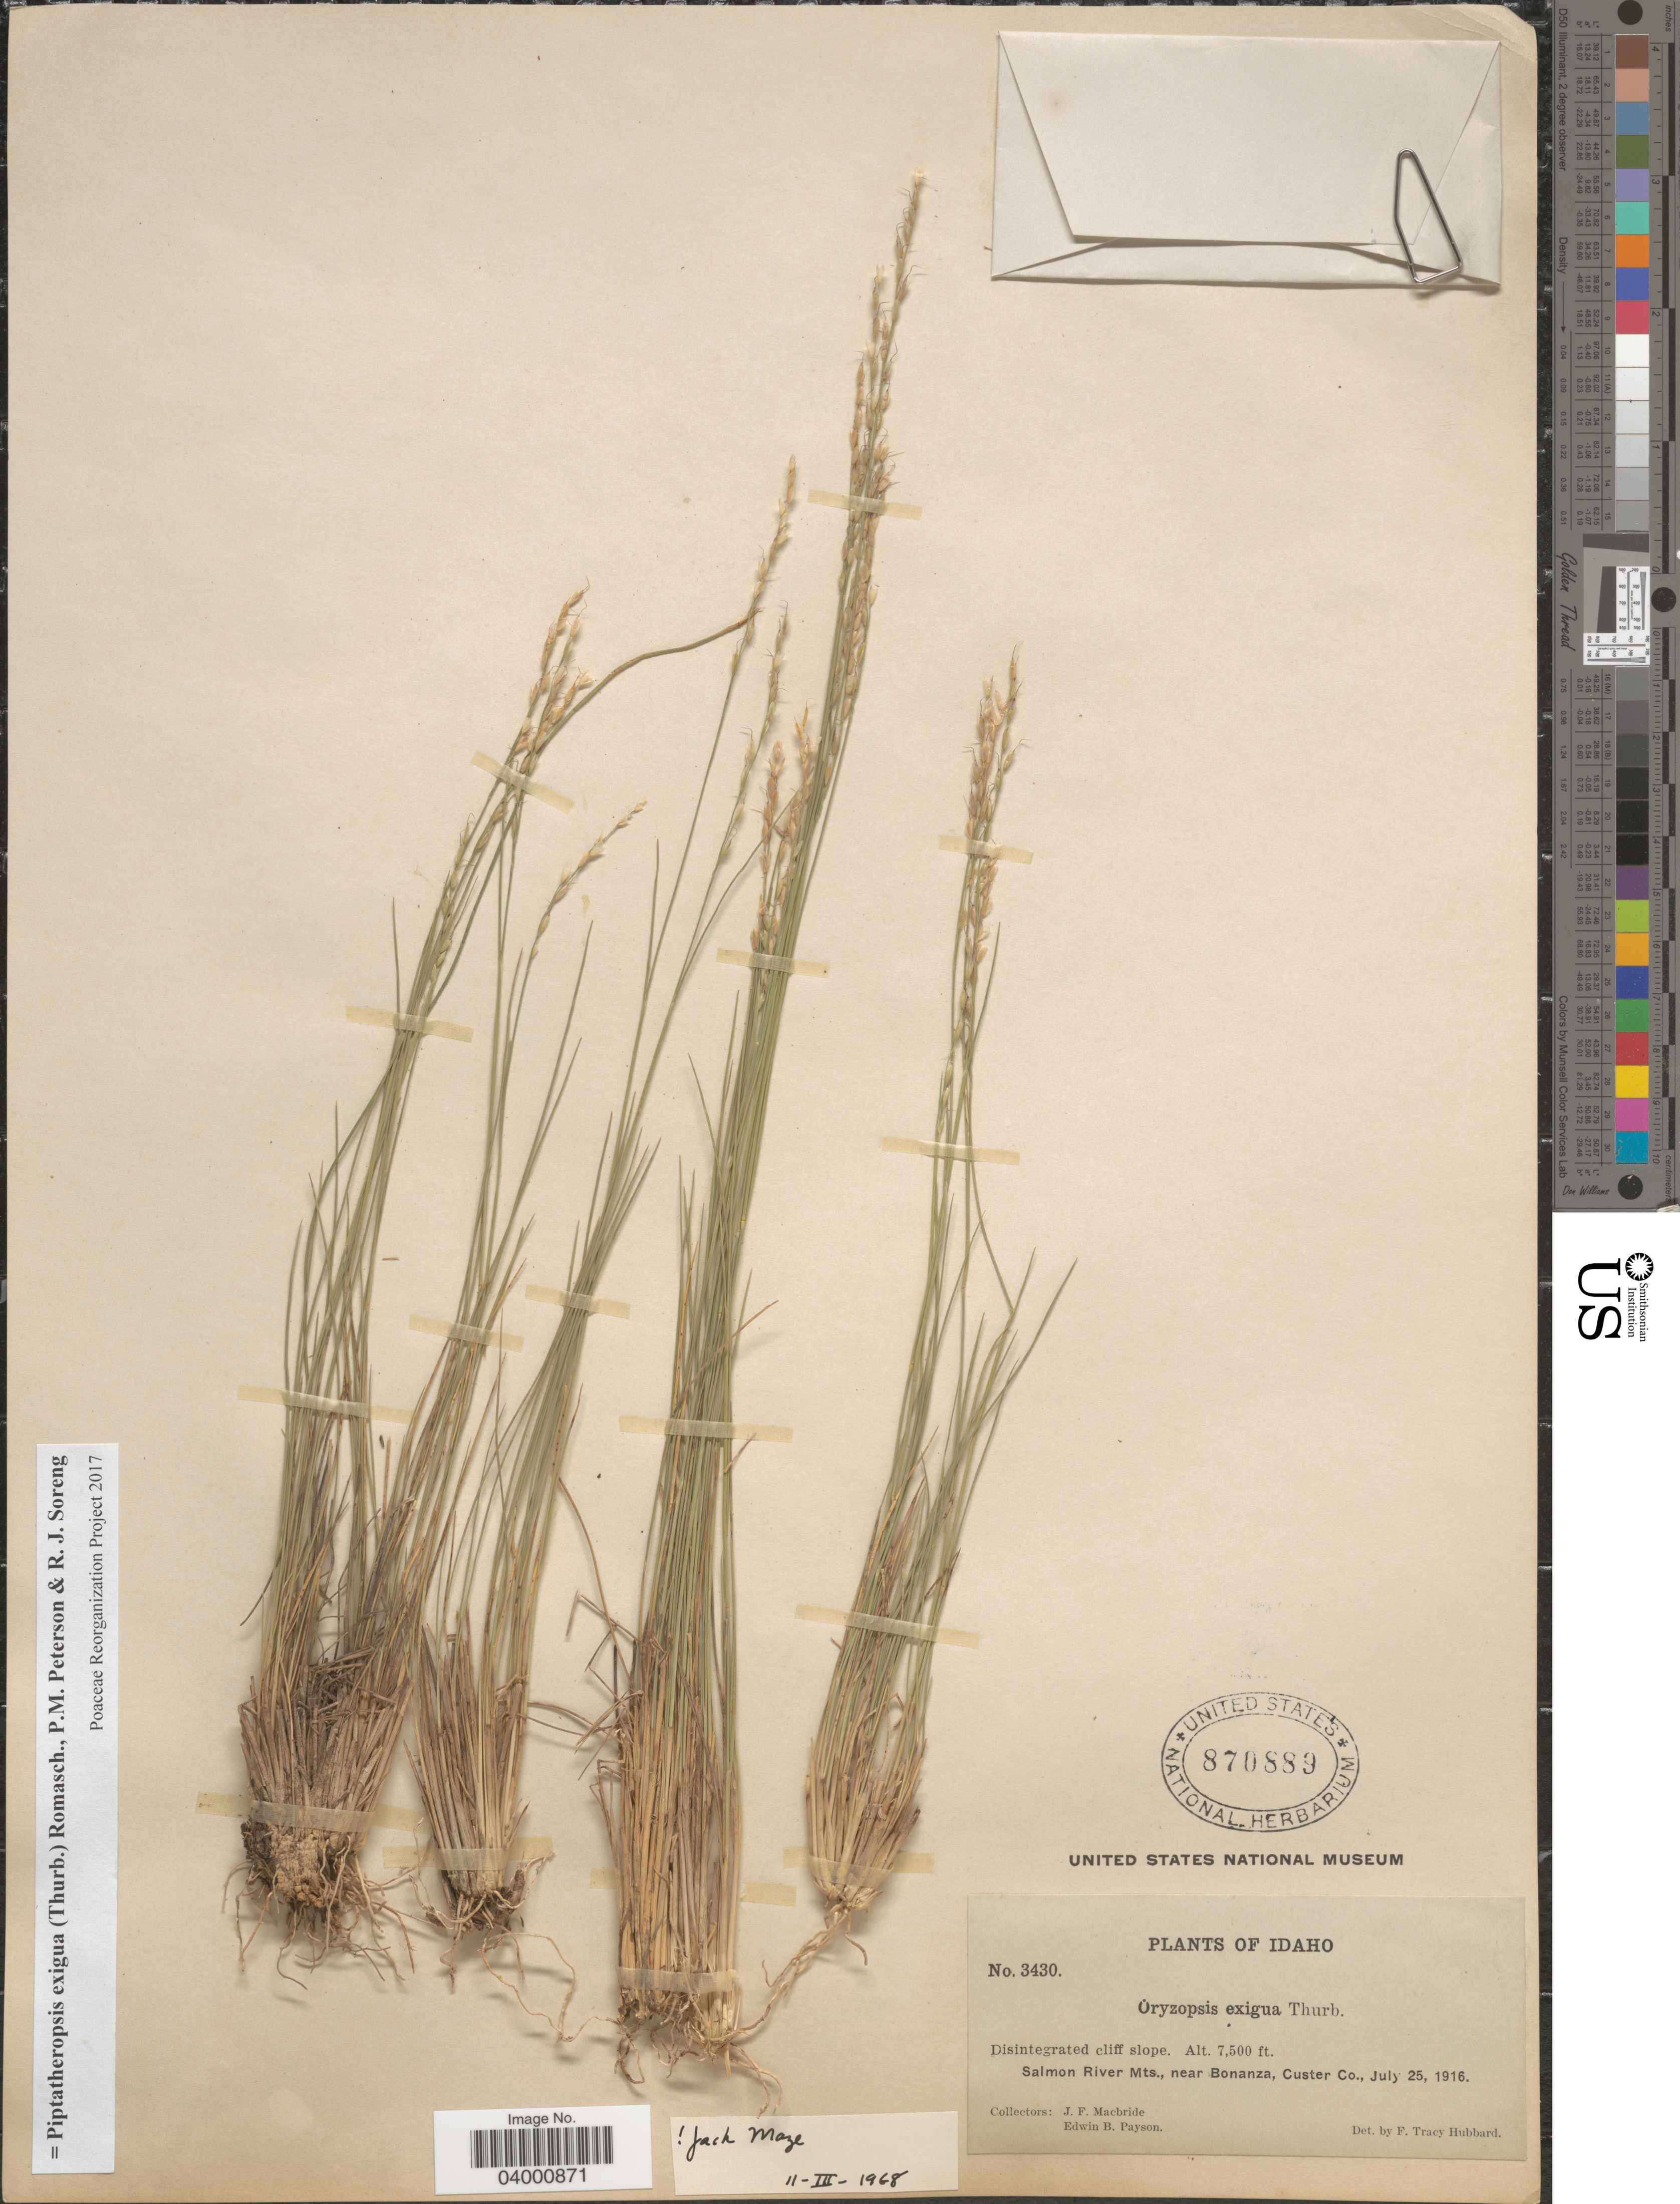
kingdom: Plantae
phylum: Tracheophyta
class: Liliopsida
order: Poales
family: Poaceae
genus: Piptatheropsis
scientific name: Piptatheropsis exigua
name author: (Thurb.) Romasch. et al.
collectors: J. F. Macbride & E. B. Payson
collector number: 3430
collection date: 1916-07-25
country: United States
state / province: Idaho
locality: Salmon River Mts., near Bonanza, Custer Co.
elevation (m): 2286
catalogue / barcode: US 870889